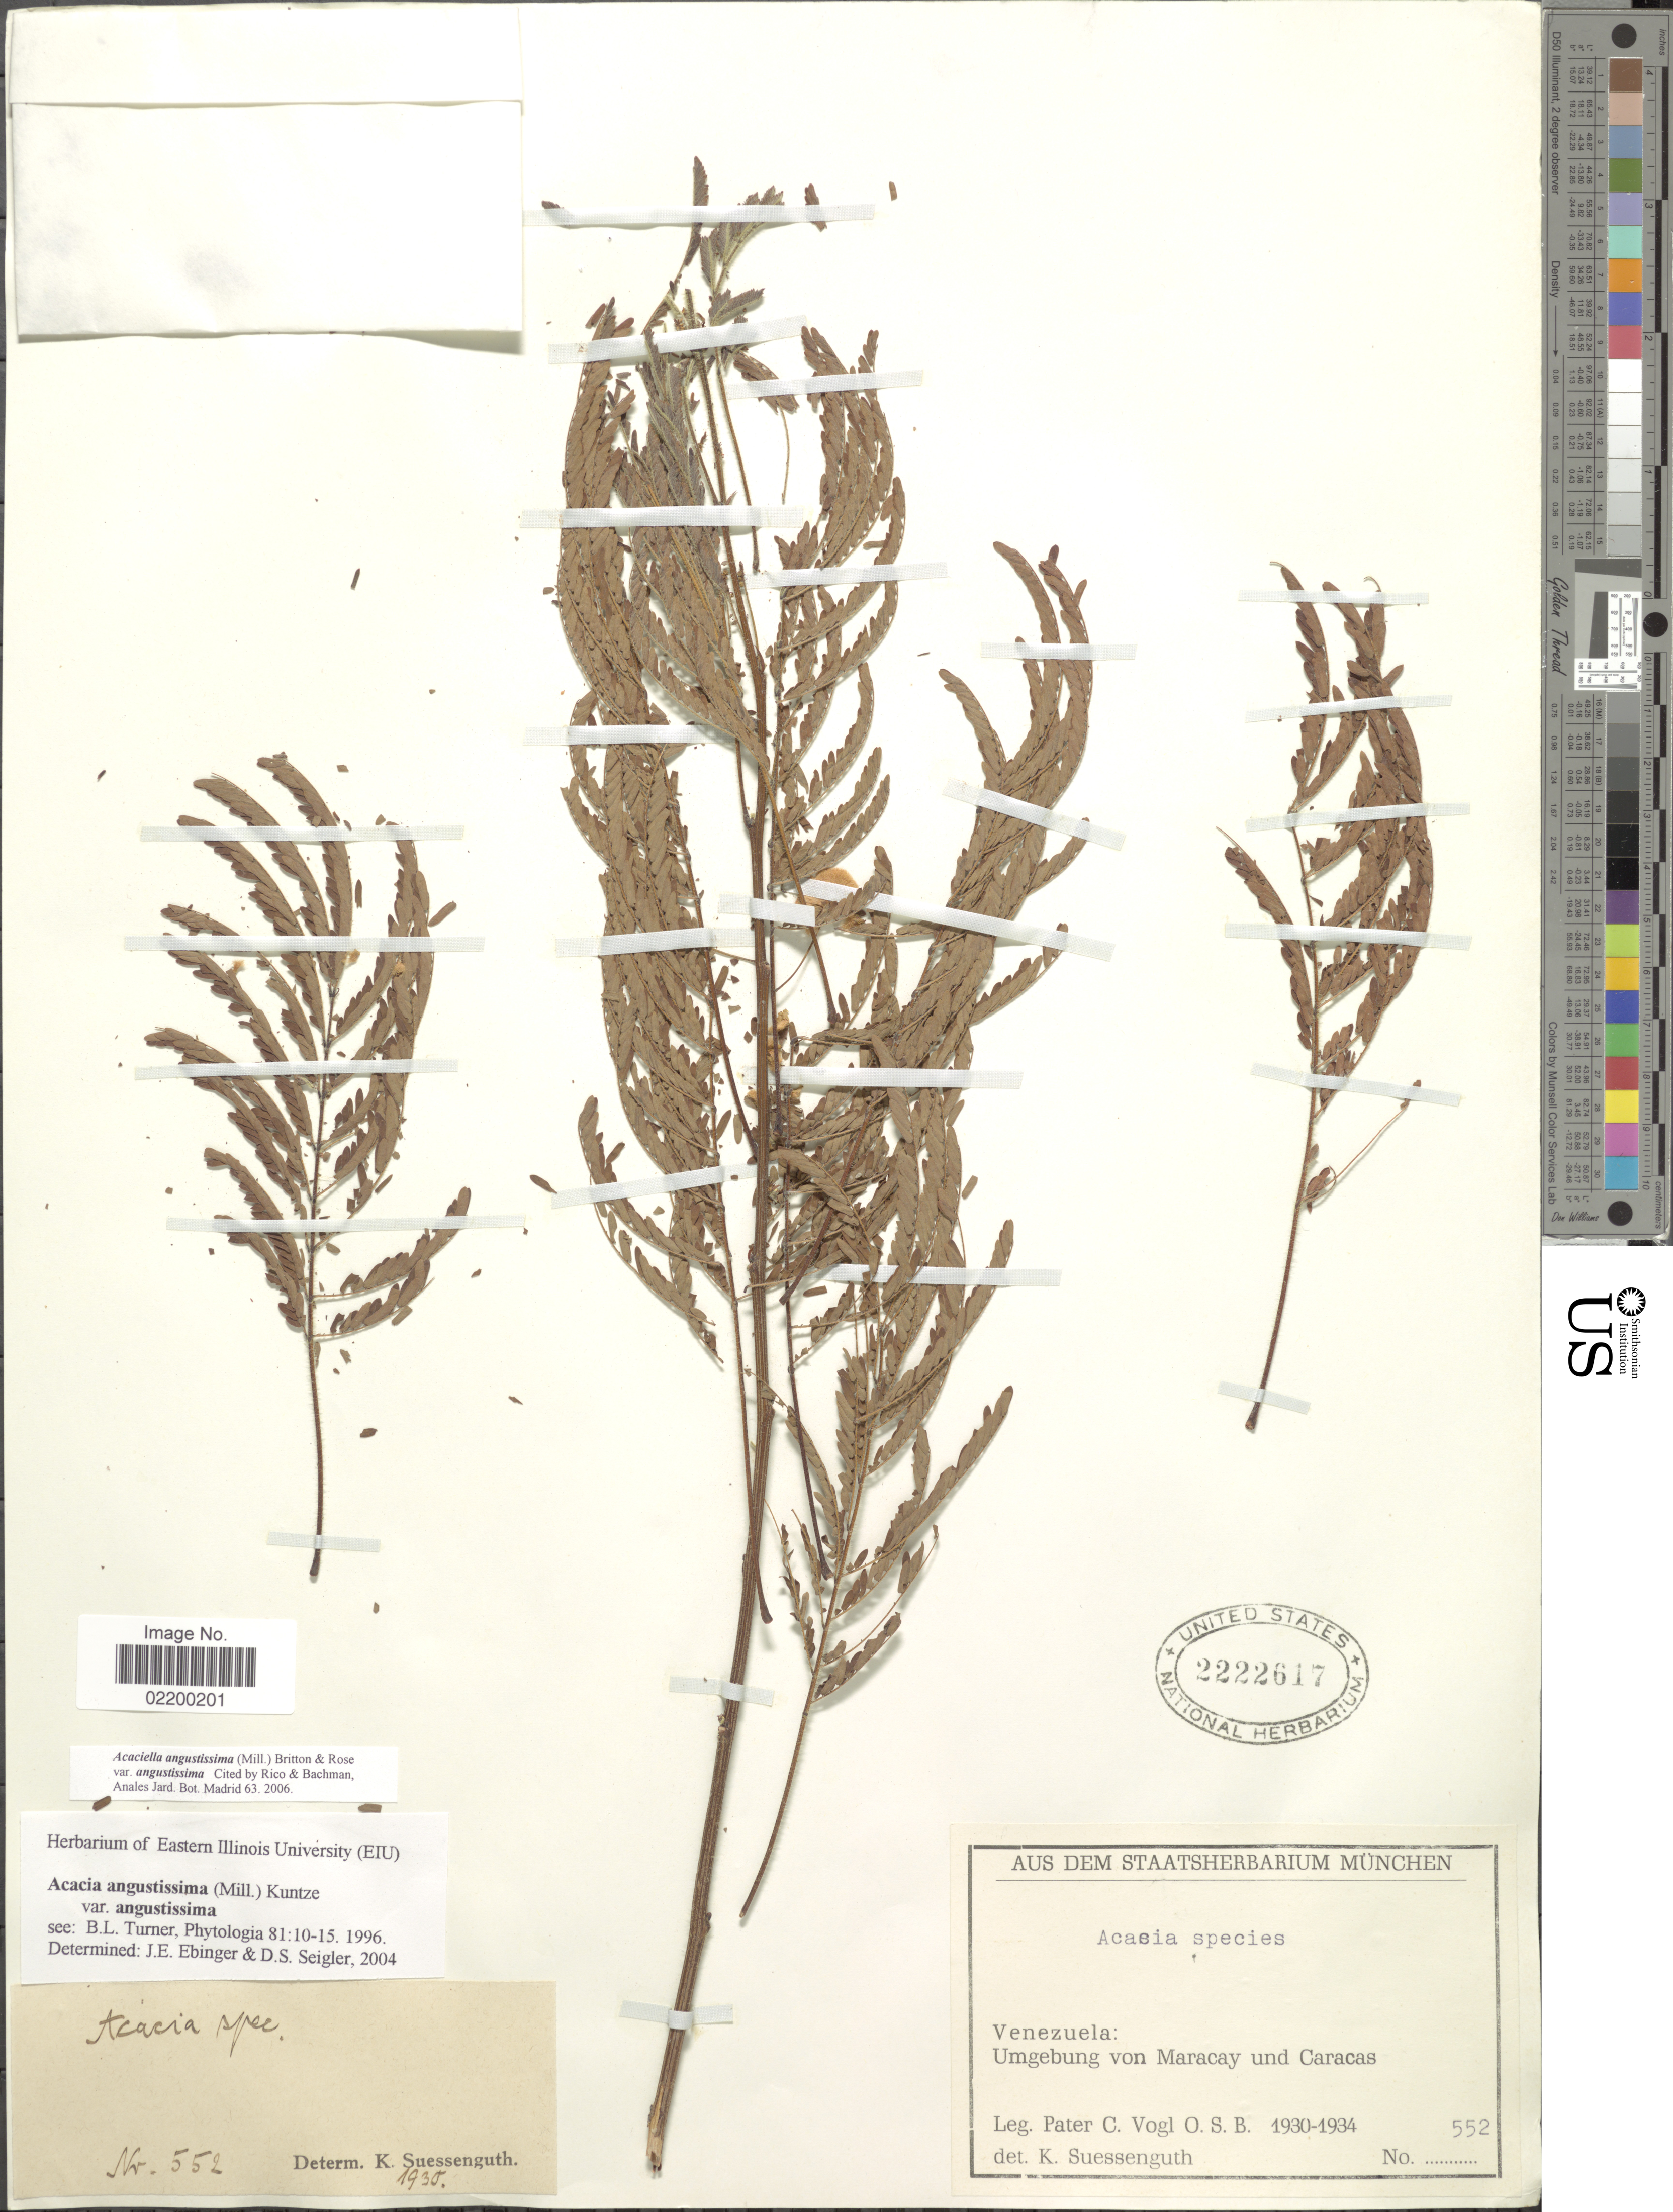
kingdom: Plantae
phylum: Tracheophyta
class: Magnoliopsida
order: Fabales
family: Fabaceae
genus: Acaciella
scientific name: Acaciella angustissima var. angustissima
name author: (Mill.) Britton & Rose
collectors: P. C. Vogl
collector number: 552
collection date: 1930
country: Venezuela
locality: Venezuela, Umgebung von Maracay und Caracas.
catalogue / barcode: US 2222617